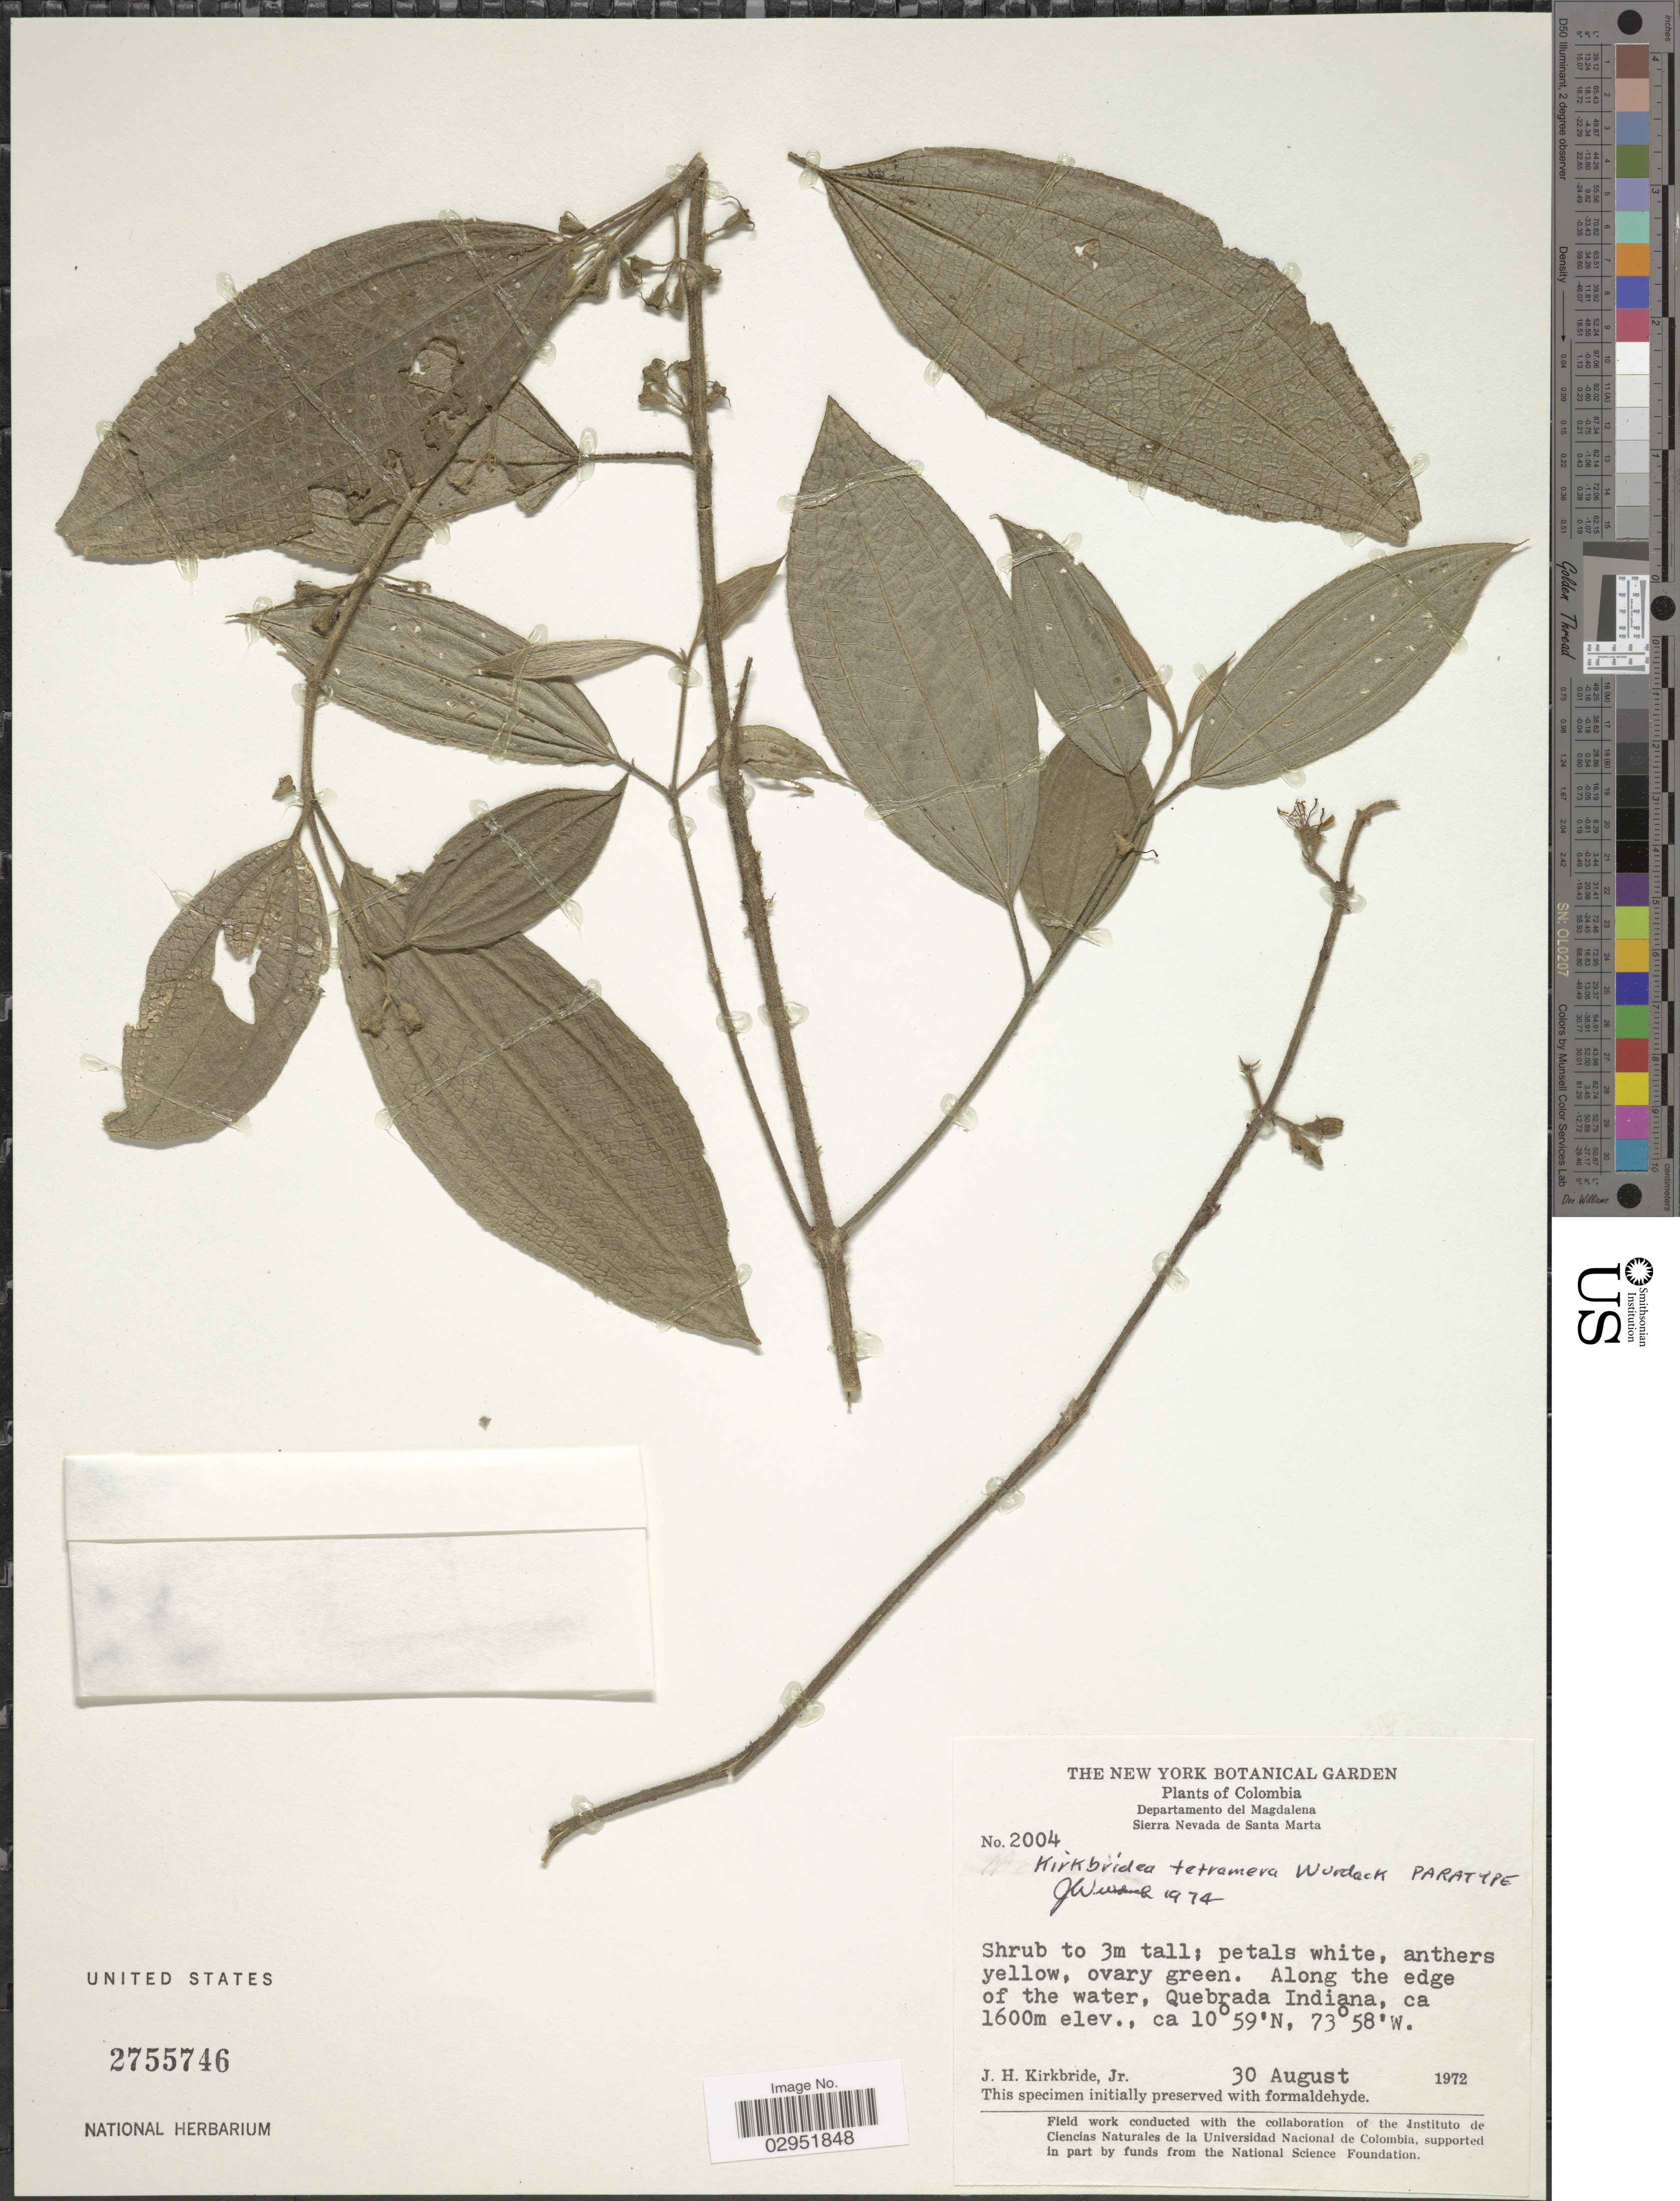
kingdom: Plantae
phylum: Tracheophyta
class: Magnoliopsida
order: Myrtales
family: Melastomataceae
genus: Kirkbridea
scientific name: Kirkbridea tetramera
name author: Wurdack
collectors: J. H. Kirkbride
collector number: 2004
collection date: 1972-08-30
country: Colombia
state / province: Magdalena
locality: Departamento del Magdalena. Sierra Nevada de Santa Marta. Along the edge of the water, Quebrada Indiana.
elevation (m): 1600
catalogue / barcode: US 2755746